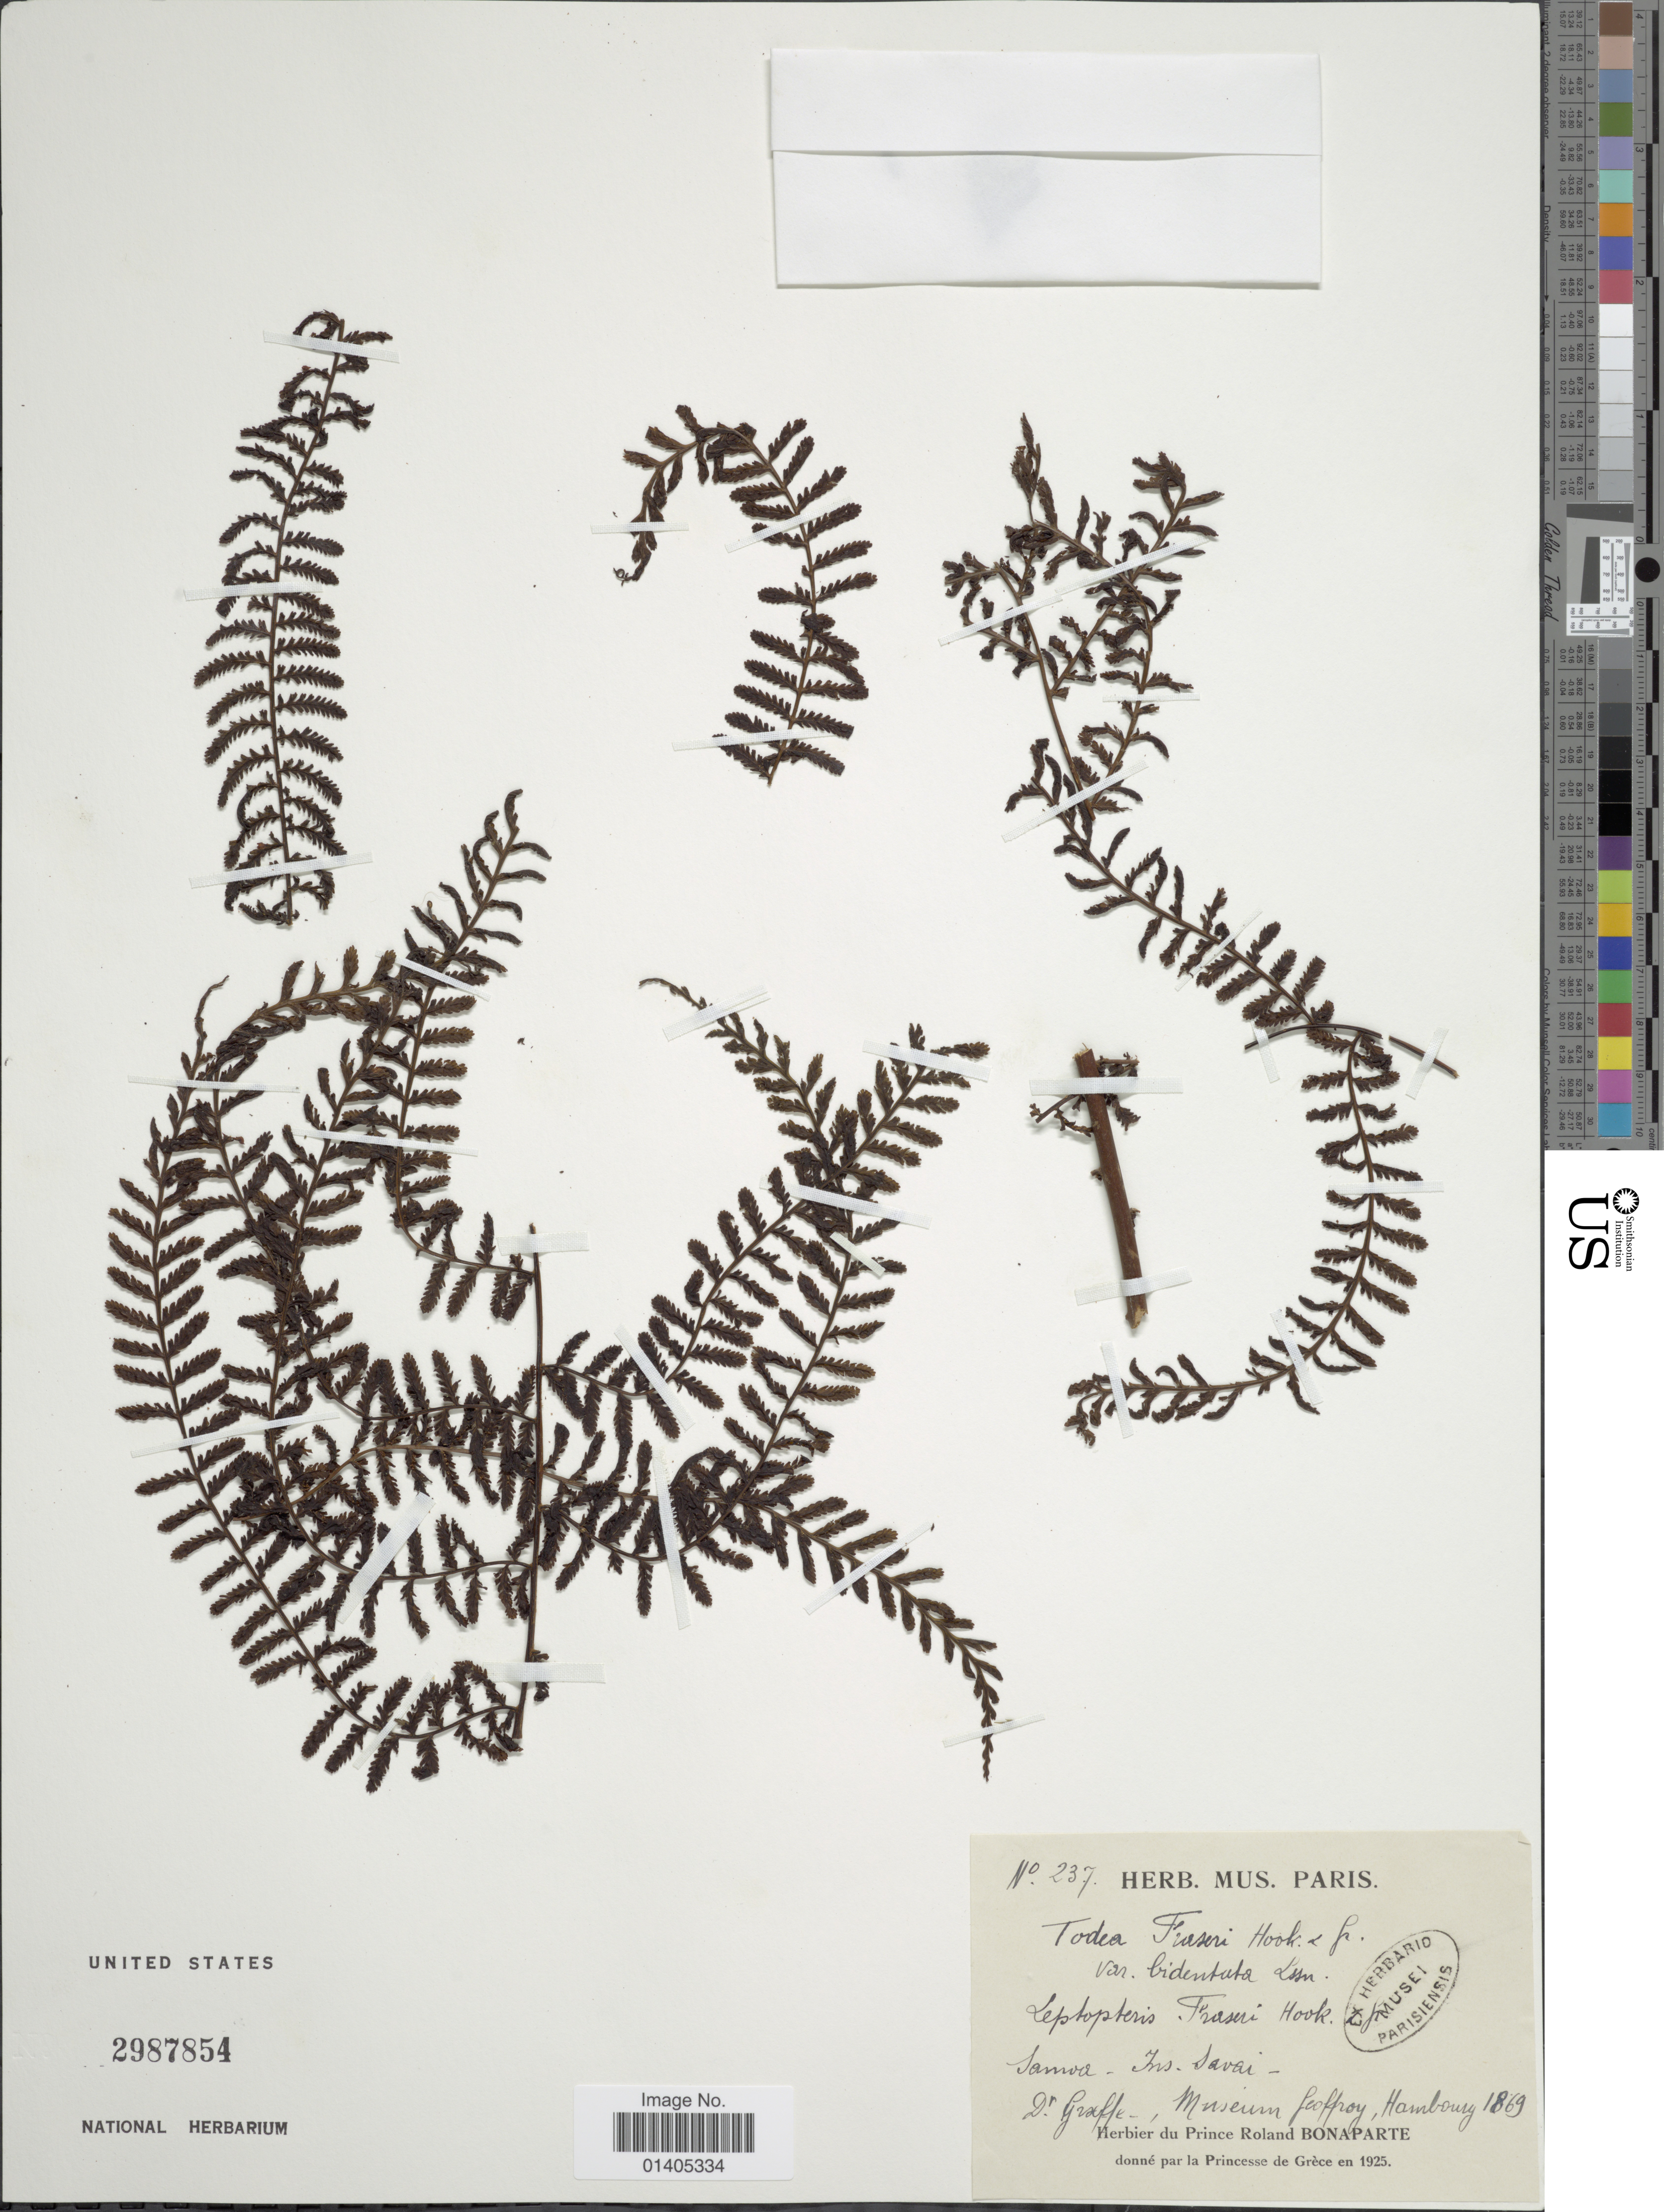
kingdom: Plantae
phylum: Tracheophyta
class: Polypodiopsida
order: Osmundales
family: Osmundaceae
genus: Leptopteris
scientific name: Leptopteris wilkesiana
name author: (Brack.) Christ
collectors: Graffe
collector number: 237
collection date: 1869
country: Samoa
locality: Samoa - Ins Savai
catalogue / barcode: US 2987854